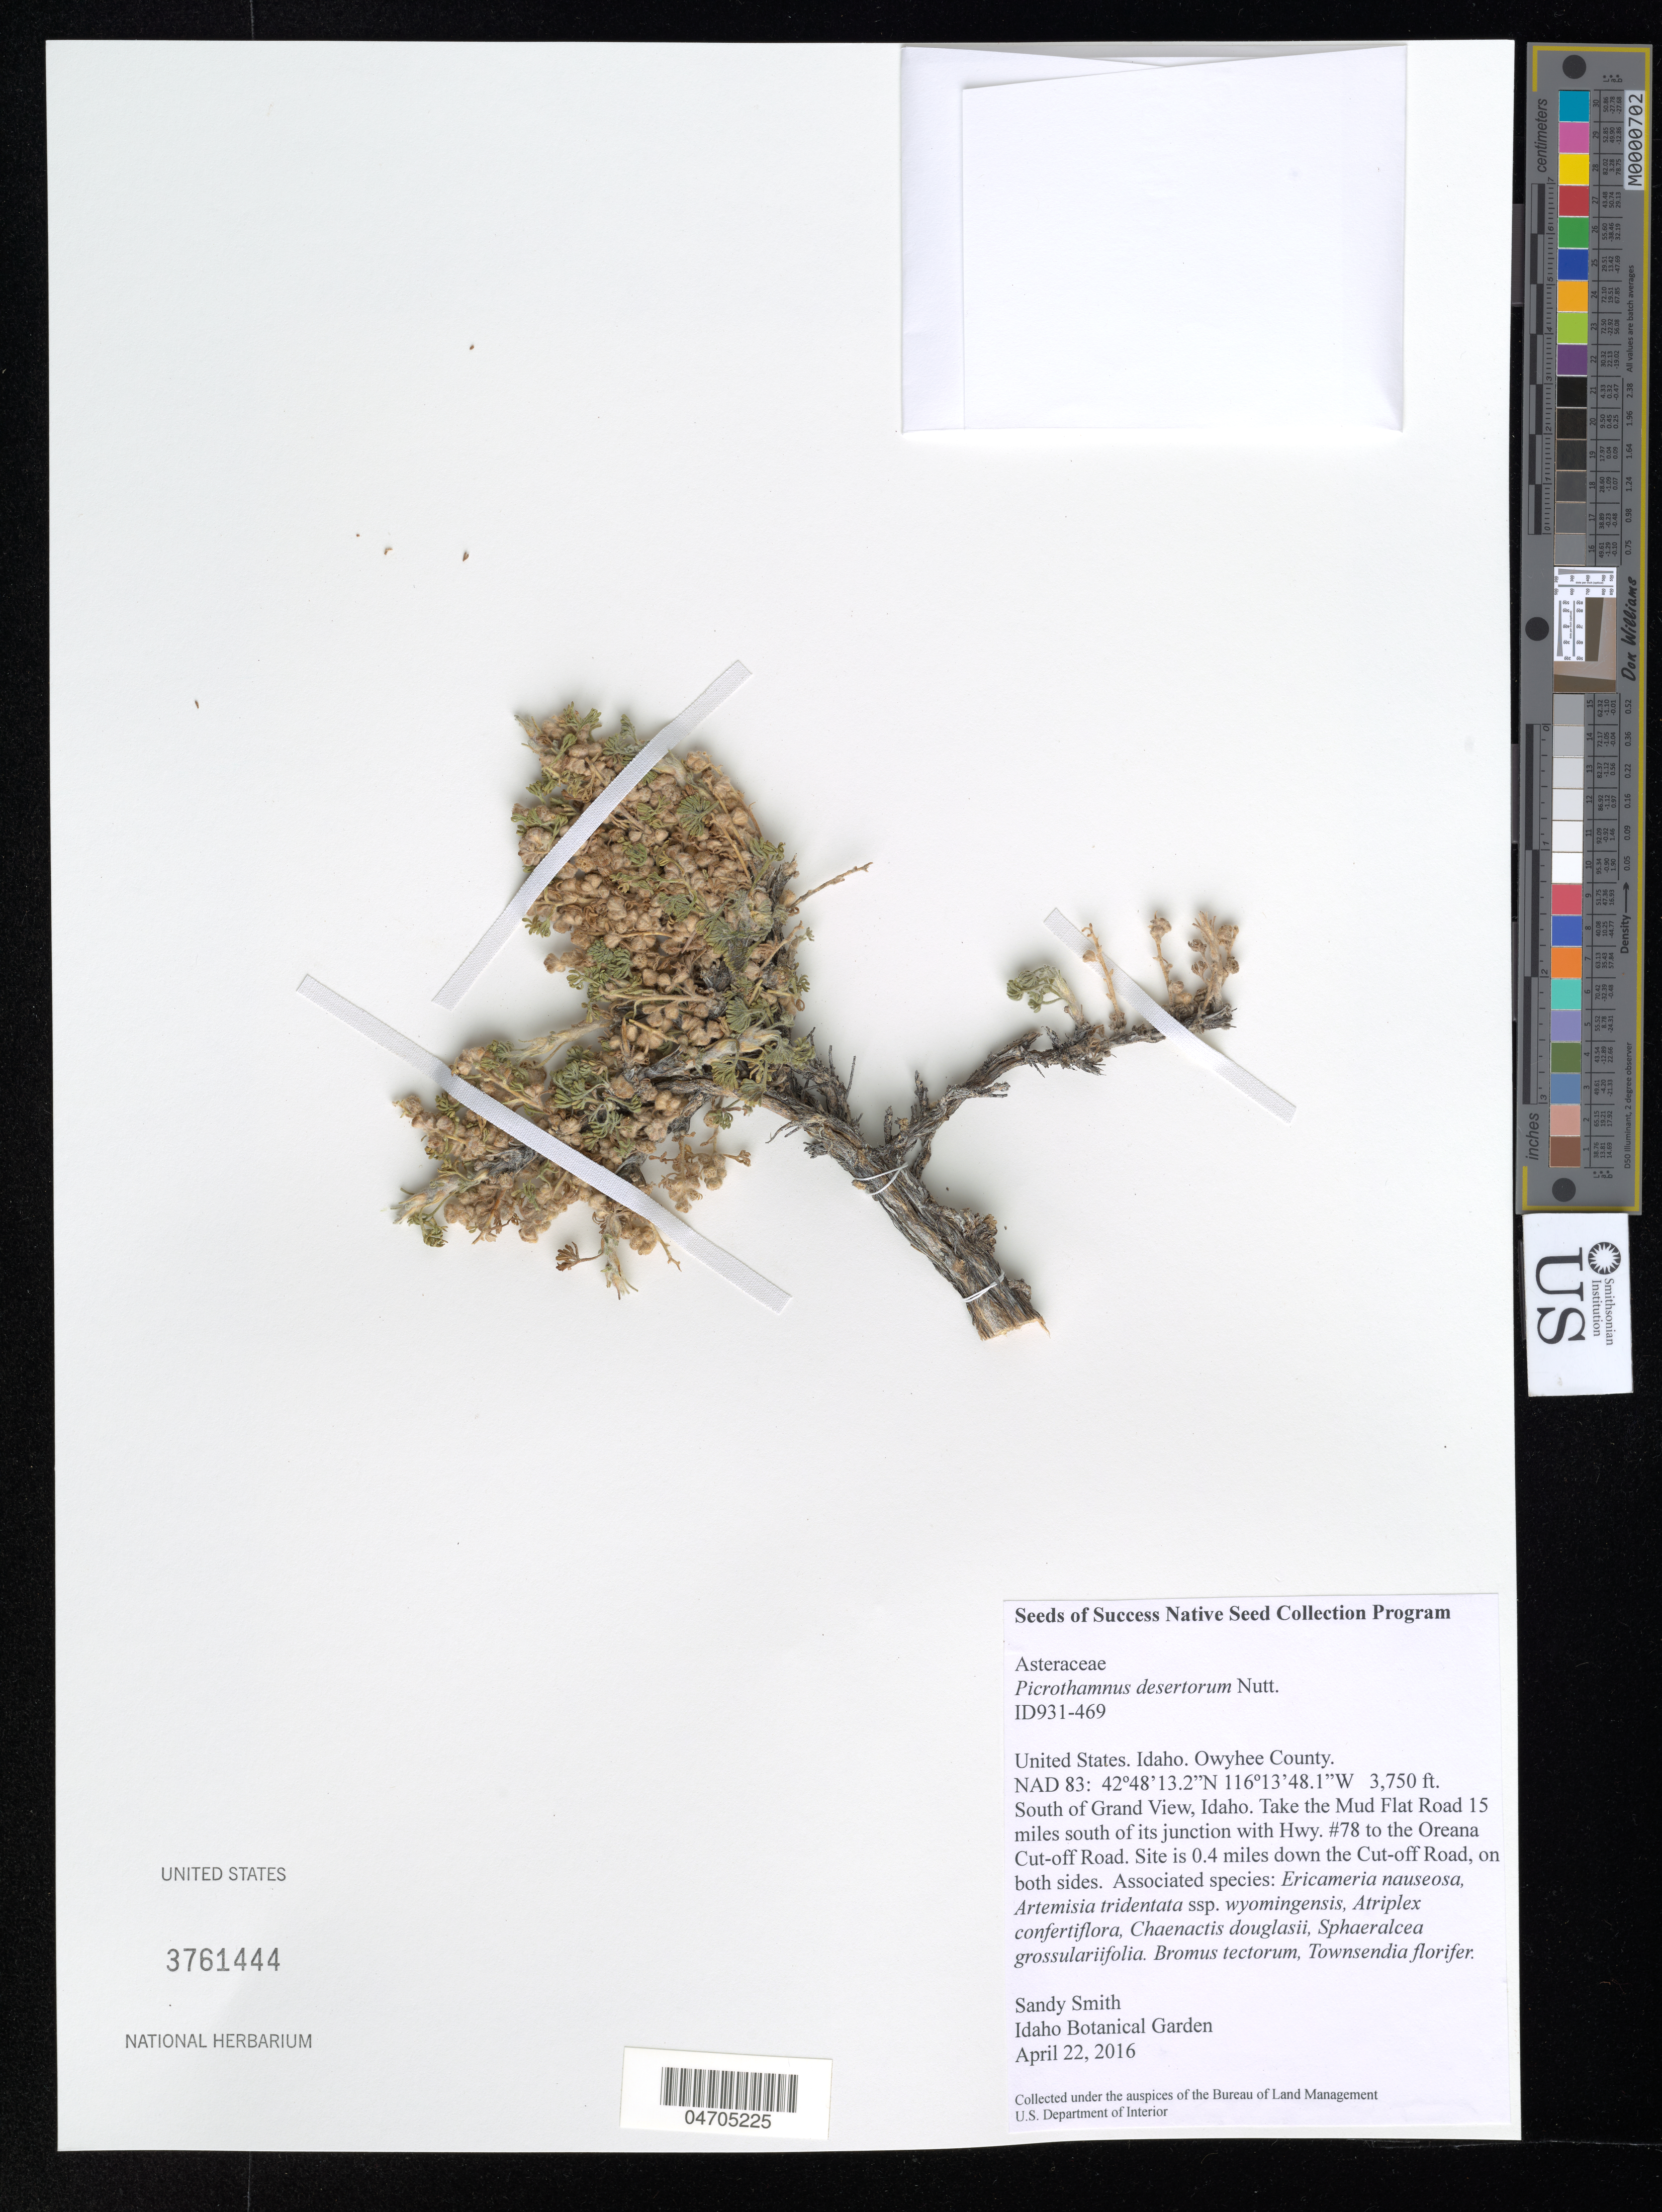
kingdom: Plantae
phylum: Tracheophyta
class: Magnoliopsida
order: Asterales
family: Asteraceae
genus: Picrothamnus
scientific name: Picrothamnus desertorum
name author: Nutt.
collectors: S. Smith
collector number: ID931-469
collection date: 2016-04-22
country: United States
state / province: Idaho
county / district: Owyhee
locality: Owyhee County. South of Grand View, Idaho. Take the Mud Flat Road 15 miles south of its junction with Hwy. #78 to the Oreana Cut-off Road. Site is 0.4 miles down the Cut-off Road, on both sides.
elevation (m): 1143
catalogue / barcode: US 3761444